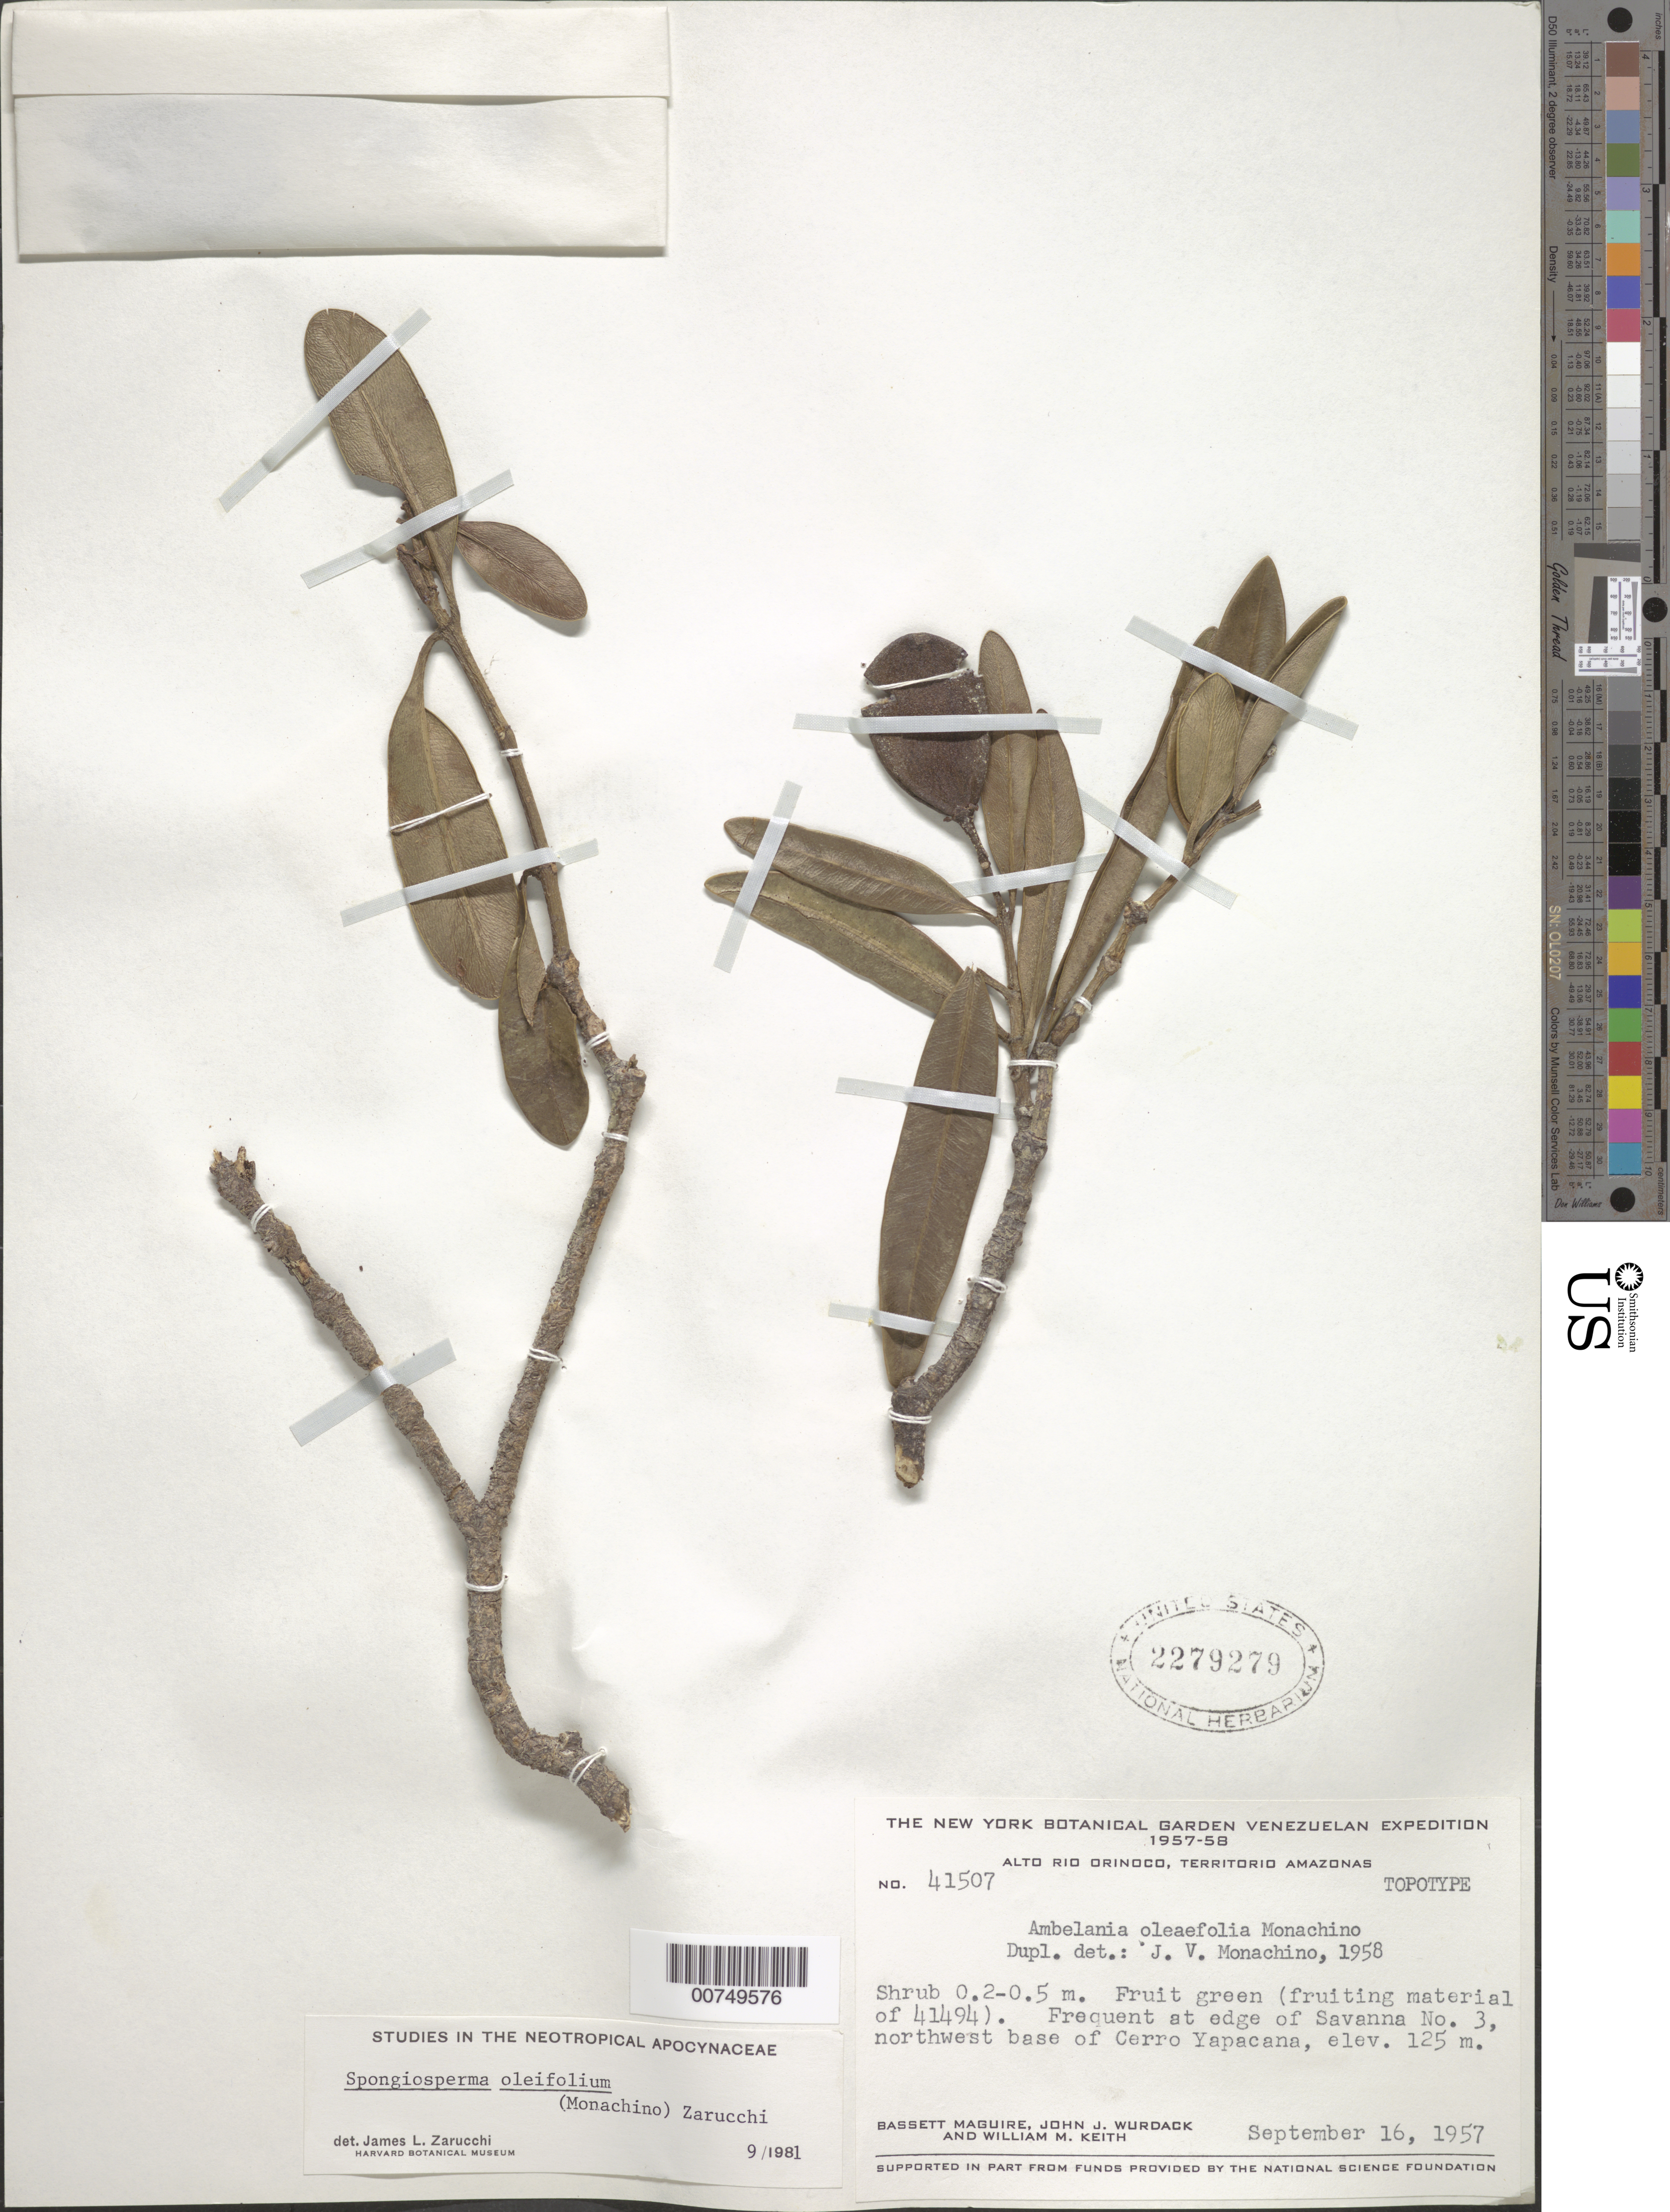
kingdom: Plantae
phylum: Tracheophyta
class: Magnoliopsida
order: Gentianales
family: Apocynaceae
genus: Spongiosperma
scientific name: Spongiosperma oleifolium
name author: (Monach.) Zarucchi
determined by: Zarucchi, J. L.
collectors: B. Maguire, J. J. Wurdack & W. Keith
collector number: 41507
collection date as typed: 16-Sep-57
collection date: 1957-09-16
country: Venezuela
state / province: Amazonas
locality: Alto Río Orinoco, Cerro Yapacána, NW base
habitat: Edge of Savanna No. 3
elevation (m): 125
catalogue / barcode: US 2279279